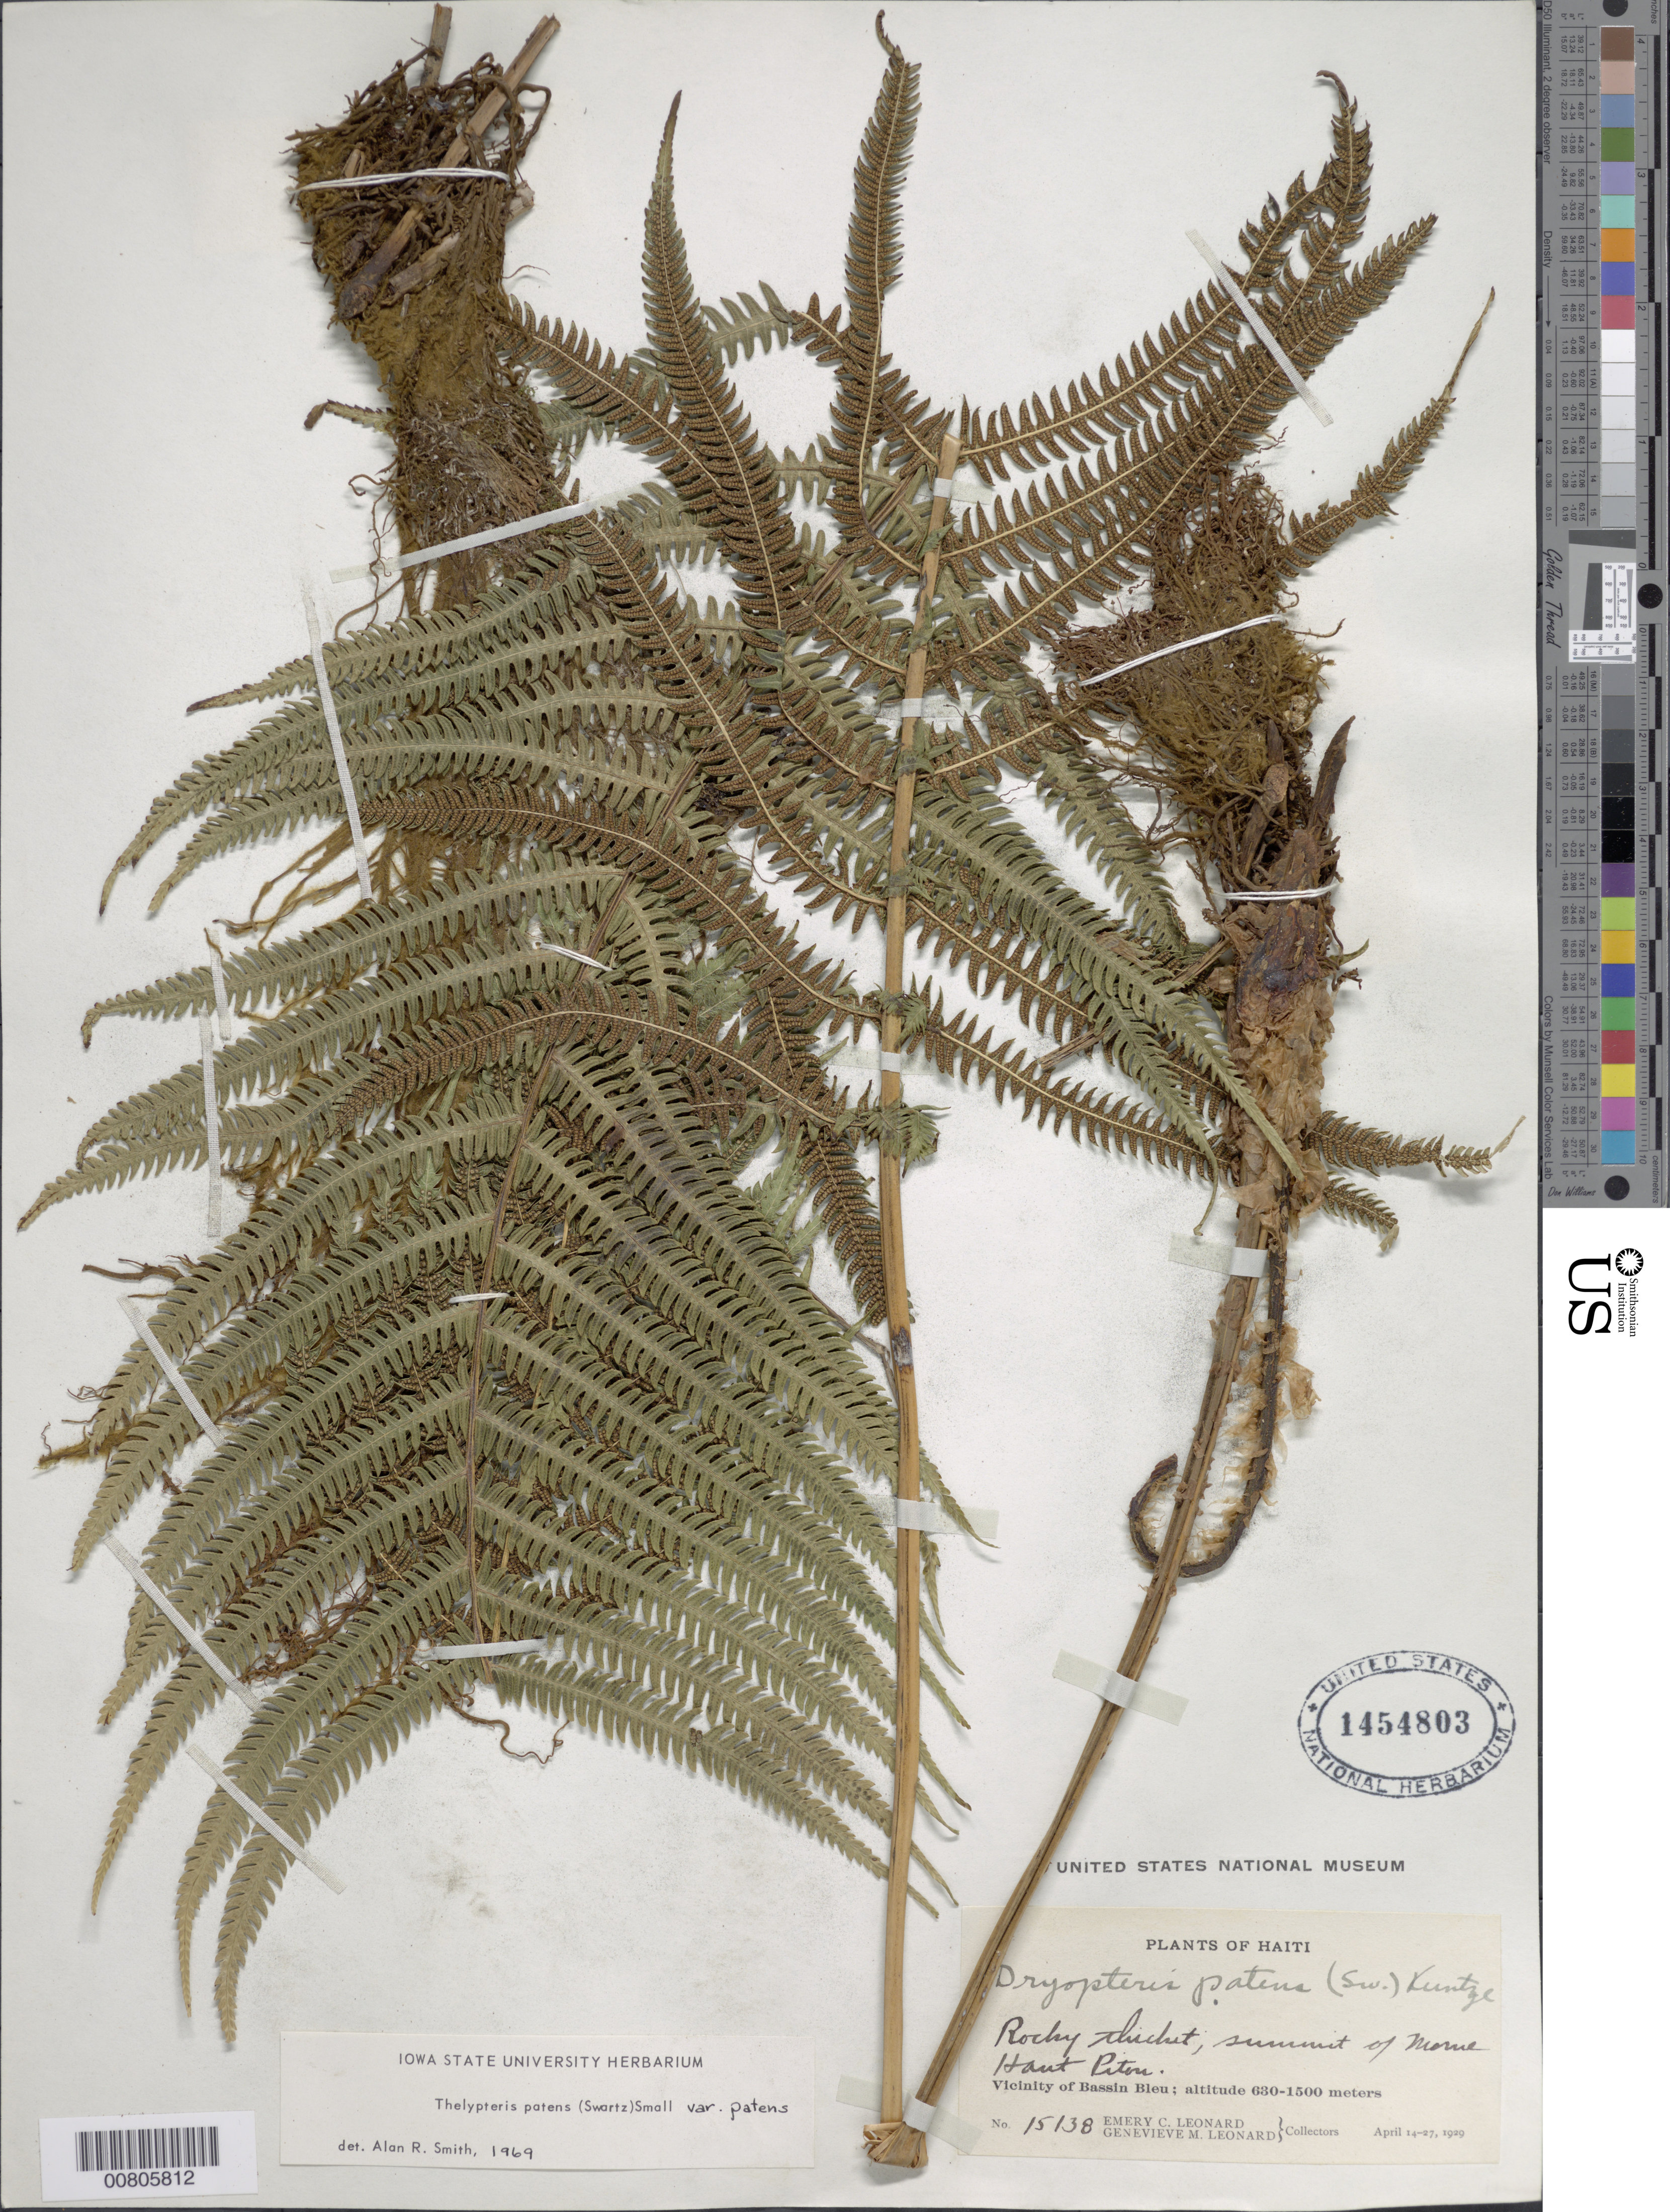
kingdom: Plantae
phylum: Tracheophyta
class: Polypodiopsida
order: Polypodiales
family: Thelypteridaceae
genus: Christella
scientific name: Christella patens var. patens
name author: (Sw.) Holttum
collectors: E. C. Leonard & G. M. Leonard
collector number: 15138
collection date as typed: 14 Apr 1929 to 27 Apr 1929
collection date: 1929-04-14/1929-04-27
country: Haiti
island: Hispaniola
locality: Bassin Bleu, summit of Morne Haut Piton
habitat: Rocky thicket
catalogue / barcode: US 1454803